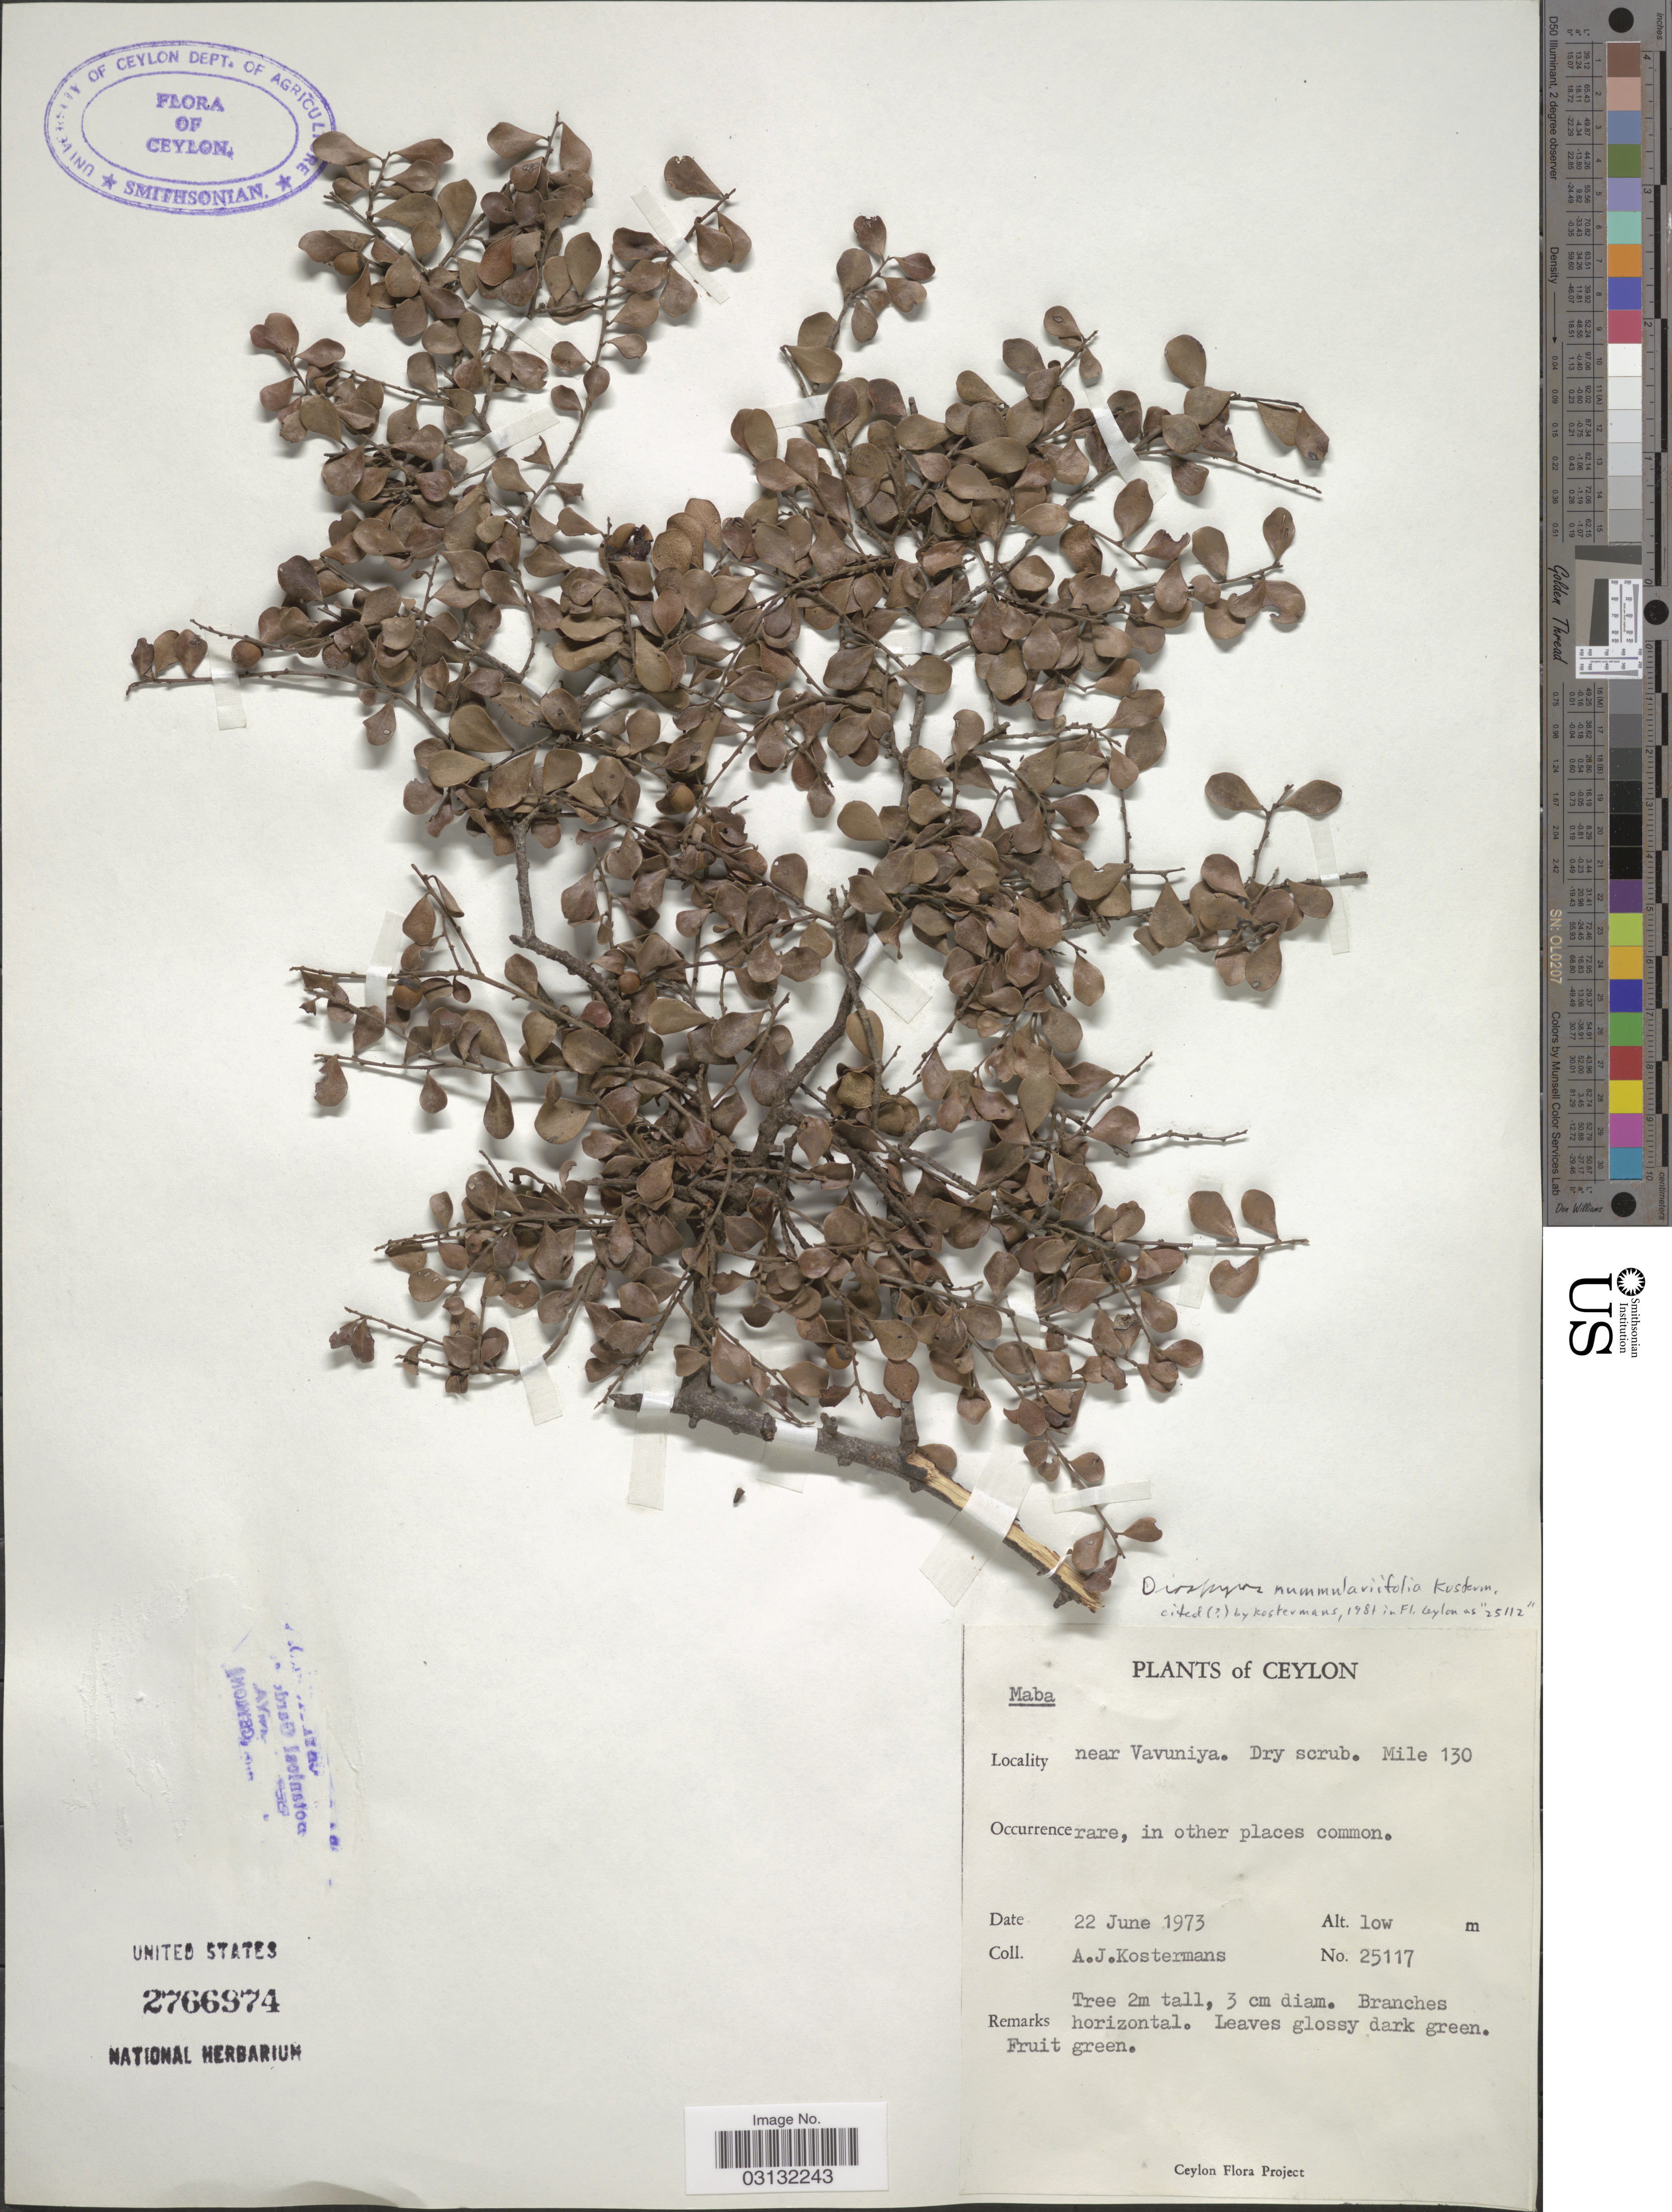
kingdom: Plantae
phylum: Tracheophyta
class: Magnoliopsida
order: Ericales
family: Ebenaceae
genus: Diospyros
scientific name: Diospyros nummulariifolia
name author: Kosterm.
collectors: A. J. G. Kostermans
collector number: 25117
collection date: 1973-06-22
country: Sri Lanka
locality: Ceylon. Near Vavuniya. Dry scrub. Mile 130.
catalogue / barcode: US 2766974